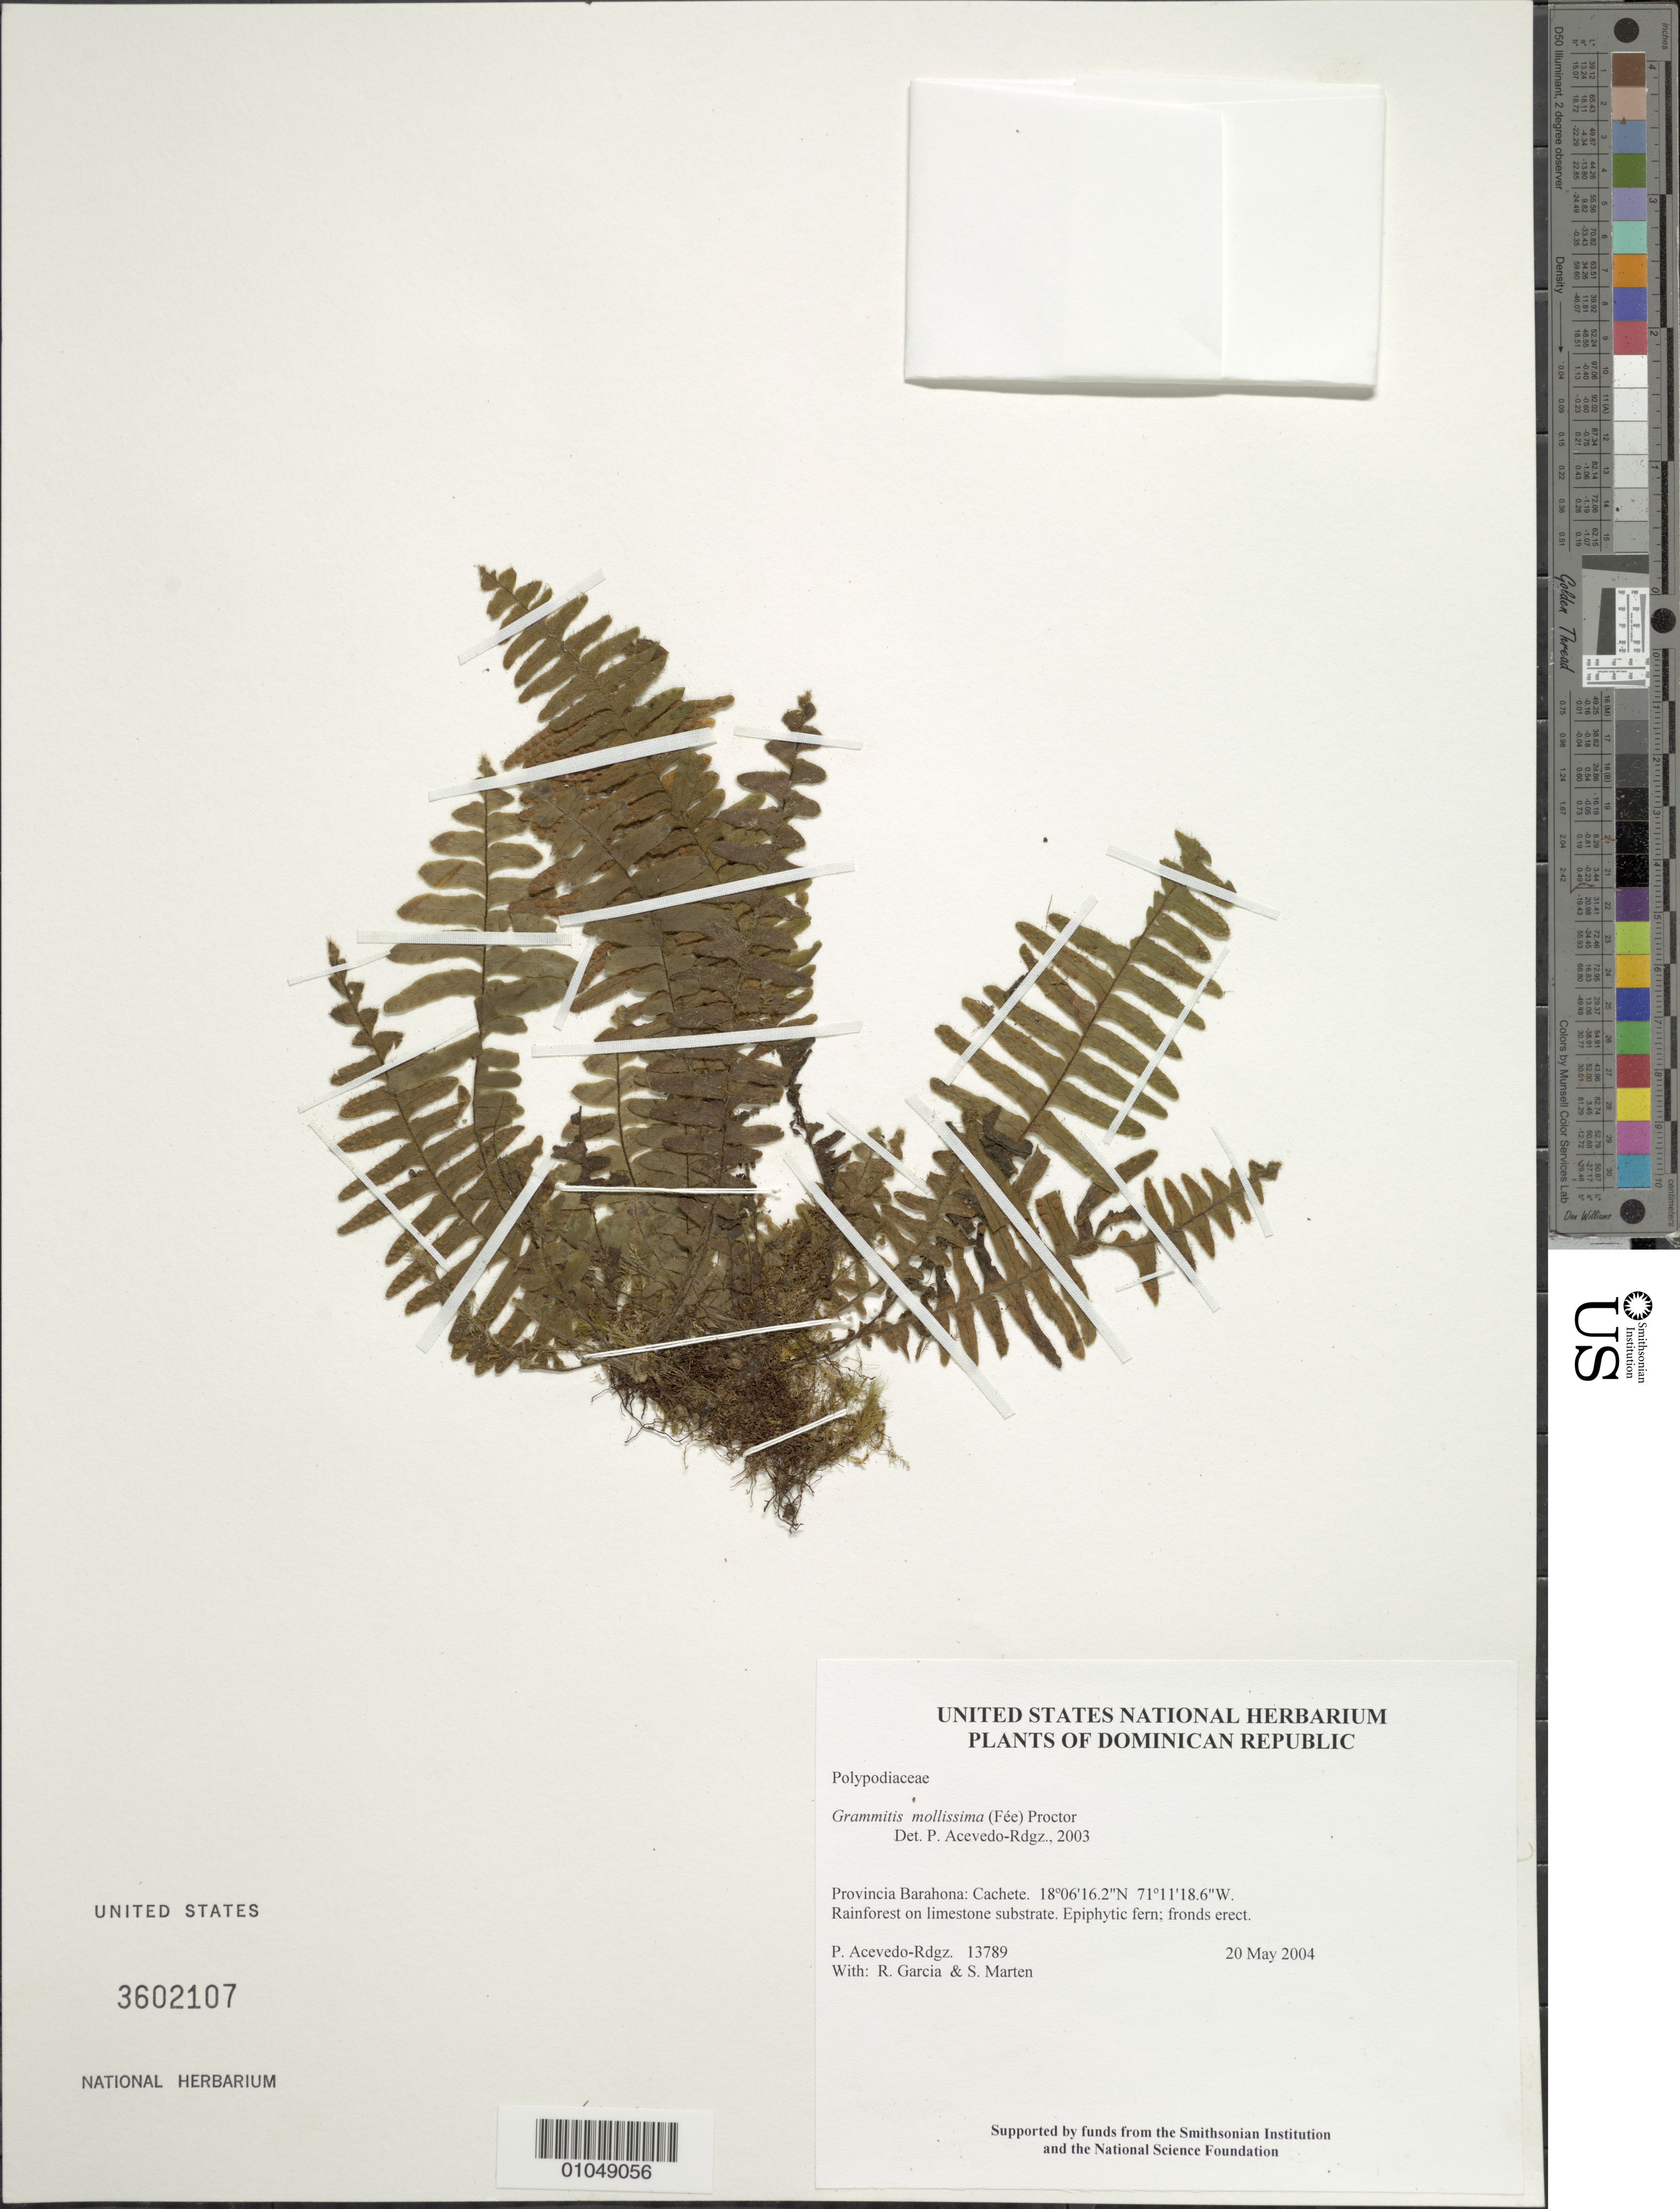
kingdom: Plantae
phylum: Tracheophyta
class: Polypodiopsida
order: Polypodiales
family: Polypodiaceae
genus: Alansmia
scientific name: Alansmia elastica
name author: (Bory ex Willd.) Moguel & M. Kessler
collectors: P. Acevedo-Rodr., R. G. García & S. Marten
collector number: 13789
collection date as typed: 20 May 2004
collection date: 2004-05-20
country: Dominican Republic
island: Hispaniola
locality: Provincia Barahona: Cachete.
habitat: Rainforest on limestone substrate.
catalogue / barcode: US 3602107